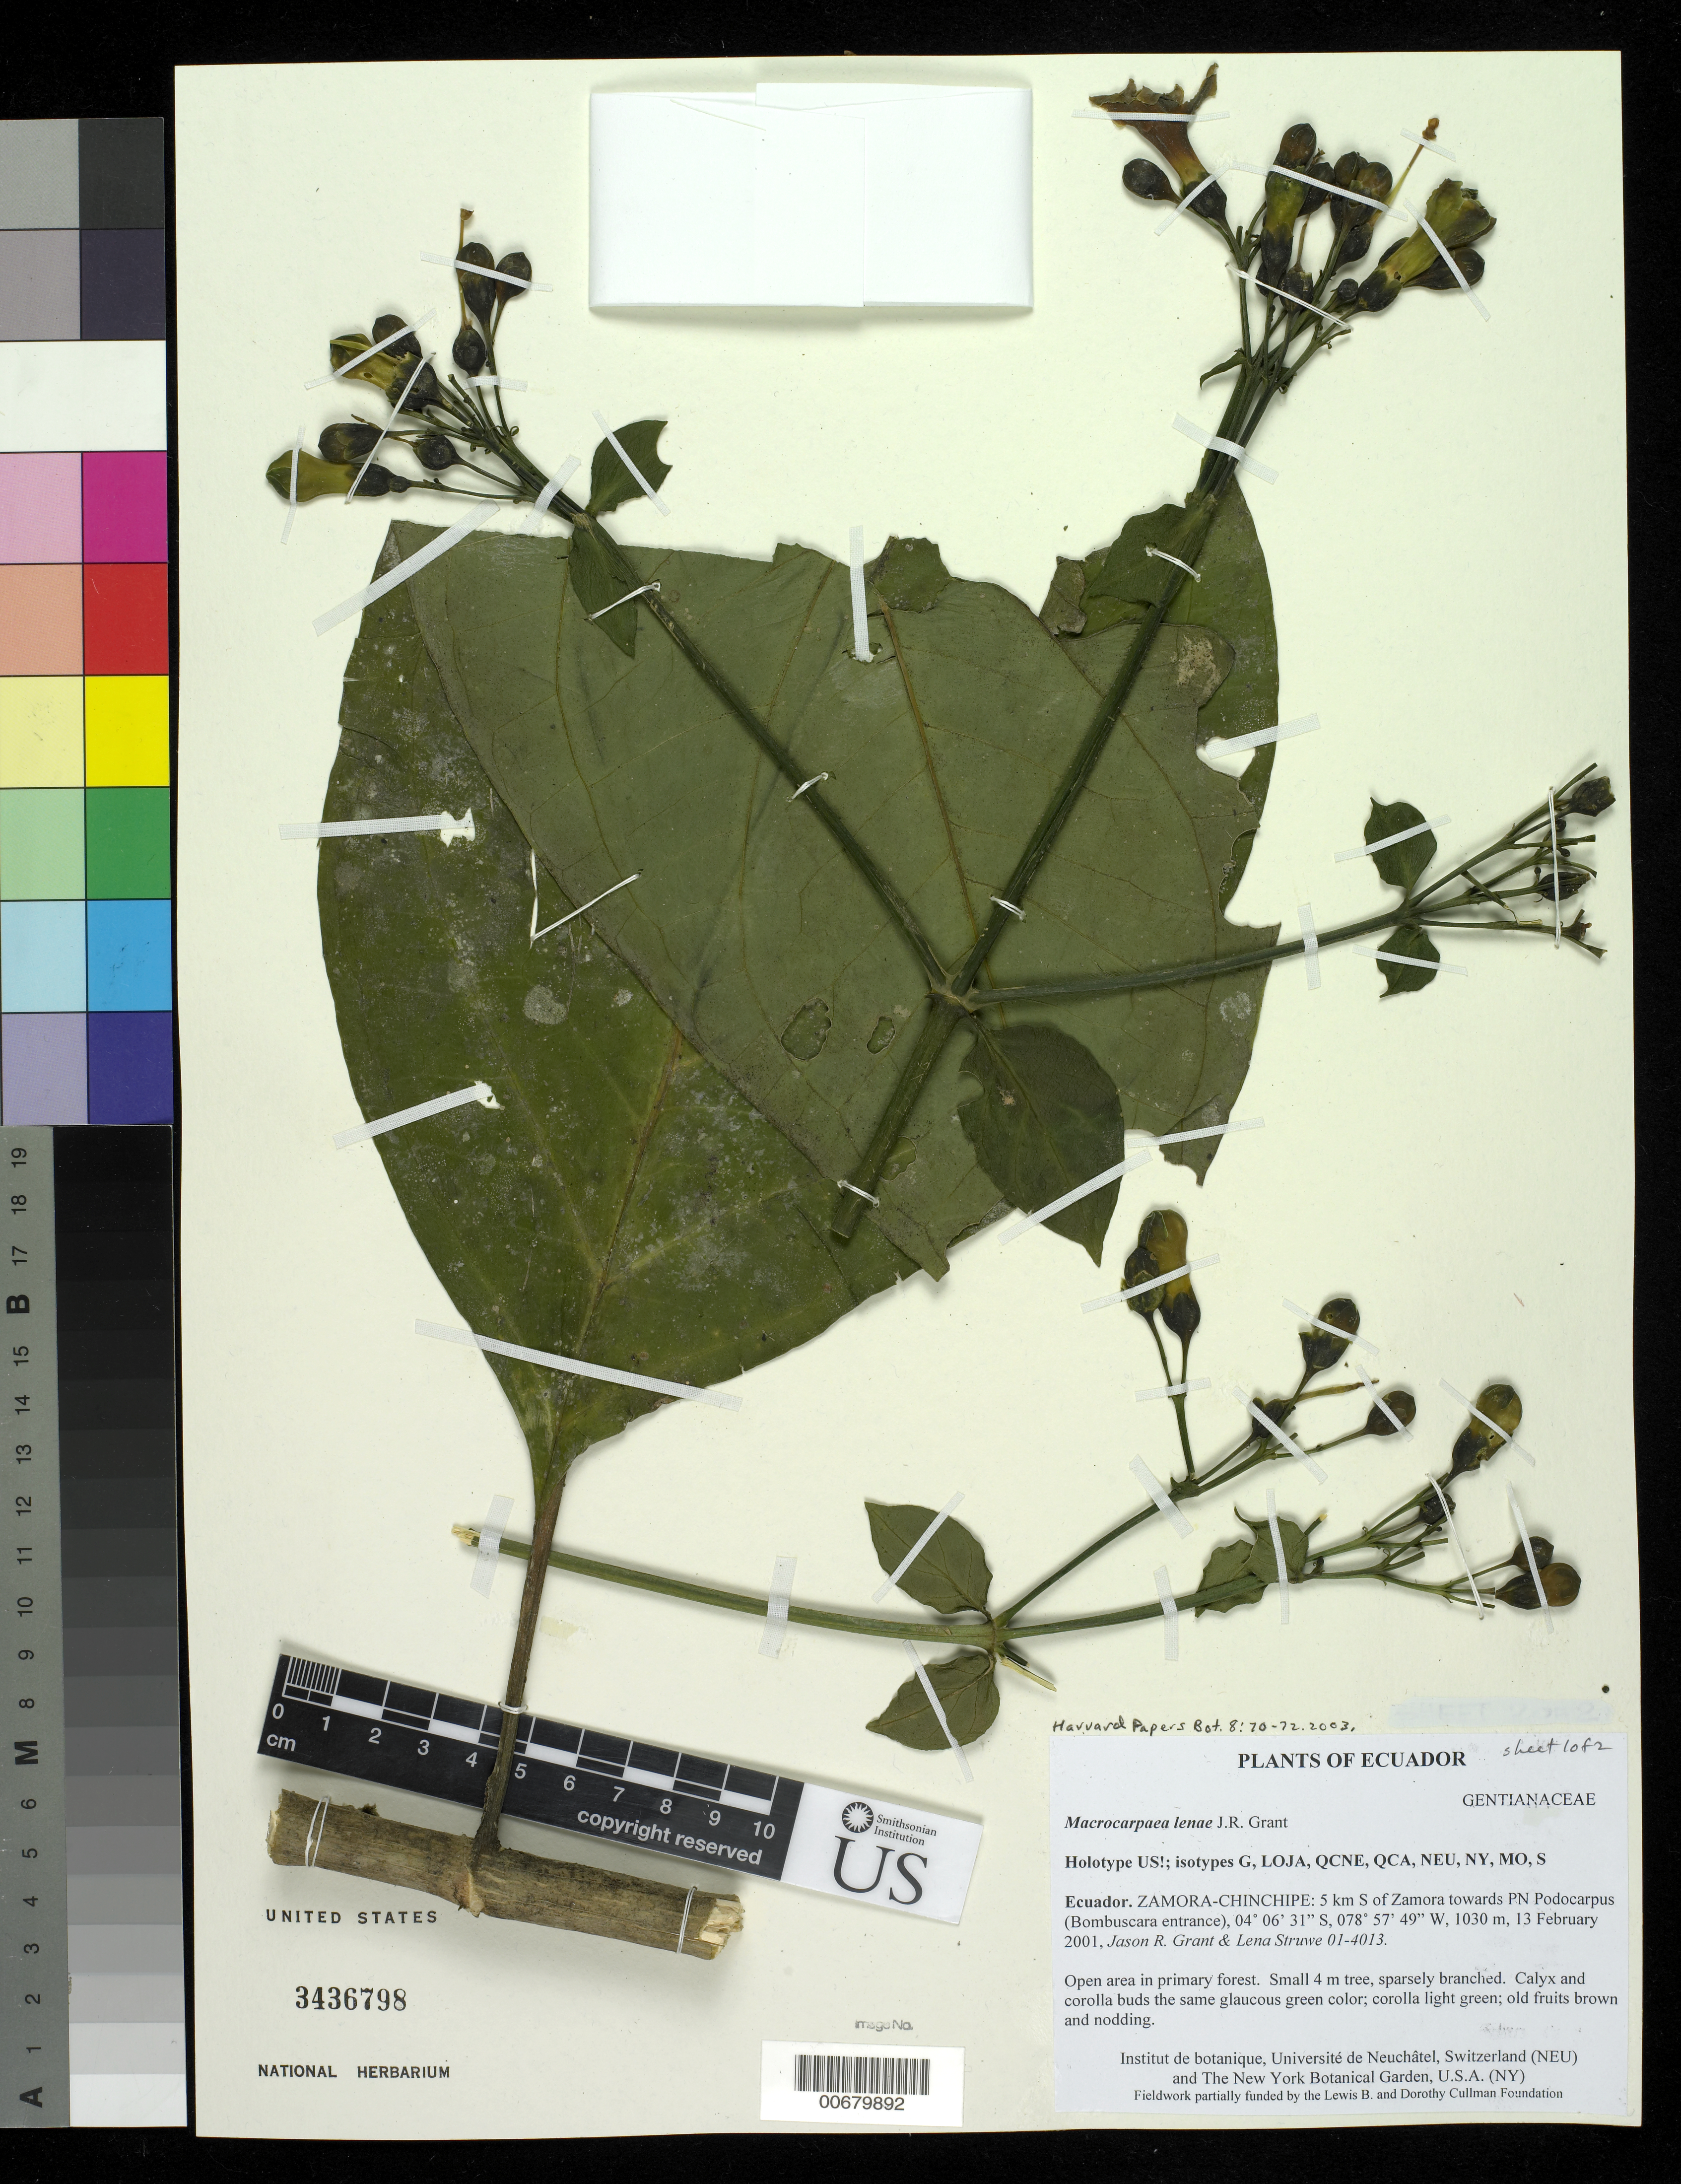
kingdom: Plantae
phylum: Tracheophyta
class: Magnoliopsida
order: Gentianales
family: Gentianaceae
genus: Macrocarpaea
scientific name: Macrocarpaea lenae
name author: J.R. Grant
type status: Holotype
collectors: J. R. Grant & L. Struwe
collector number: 01-4013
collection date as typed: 13 Feb 2001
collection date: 2001-02-13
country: Ecuador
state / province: Zamora-Chinchipe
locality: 5 km S of Zamora towards PN Podocarpus (Bombuscara entrance)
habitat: Open area in primary forest.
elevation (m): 1030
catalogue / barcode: US 3436798